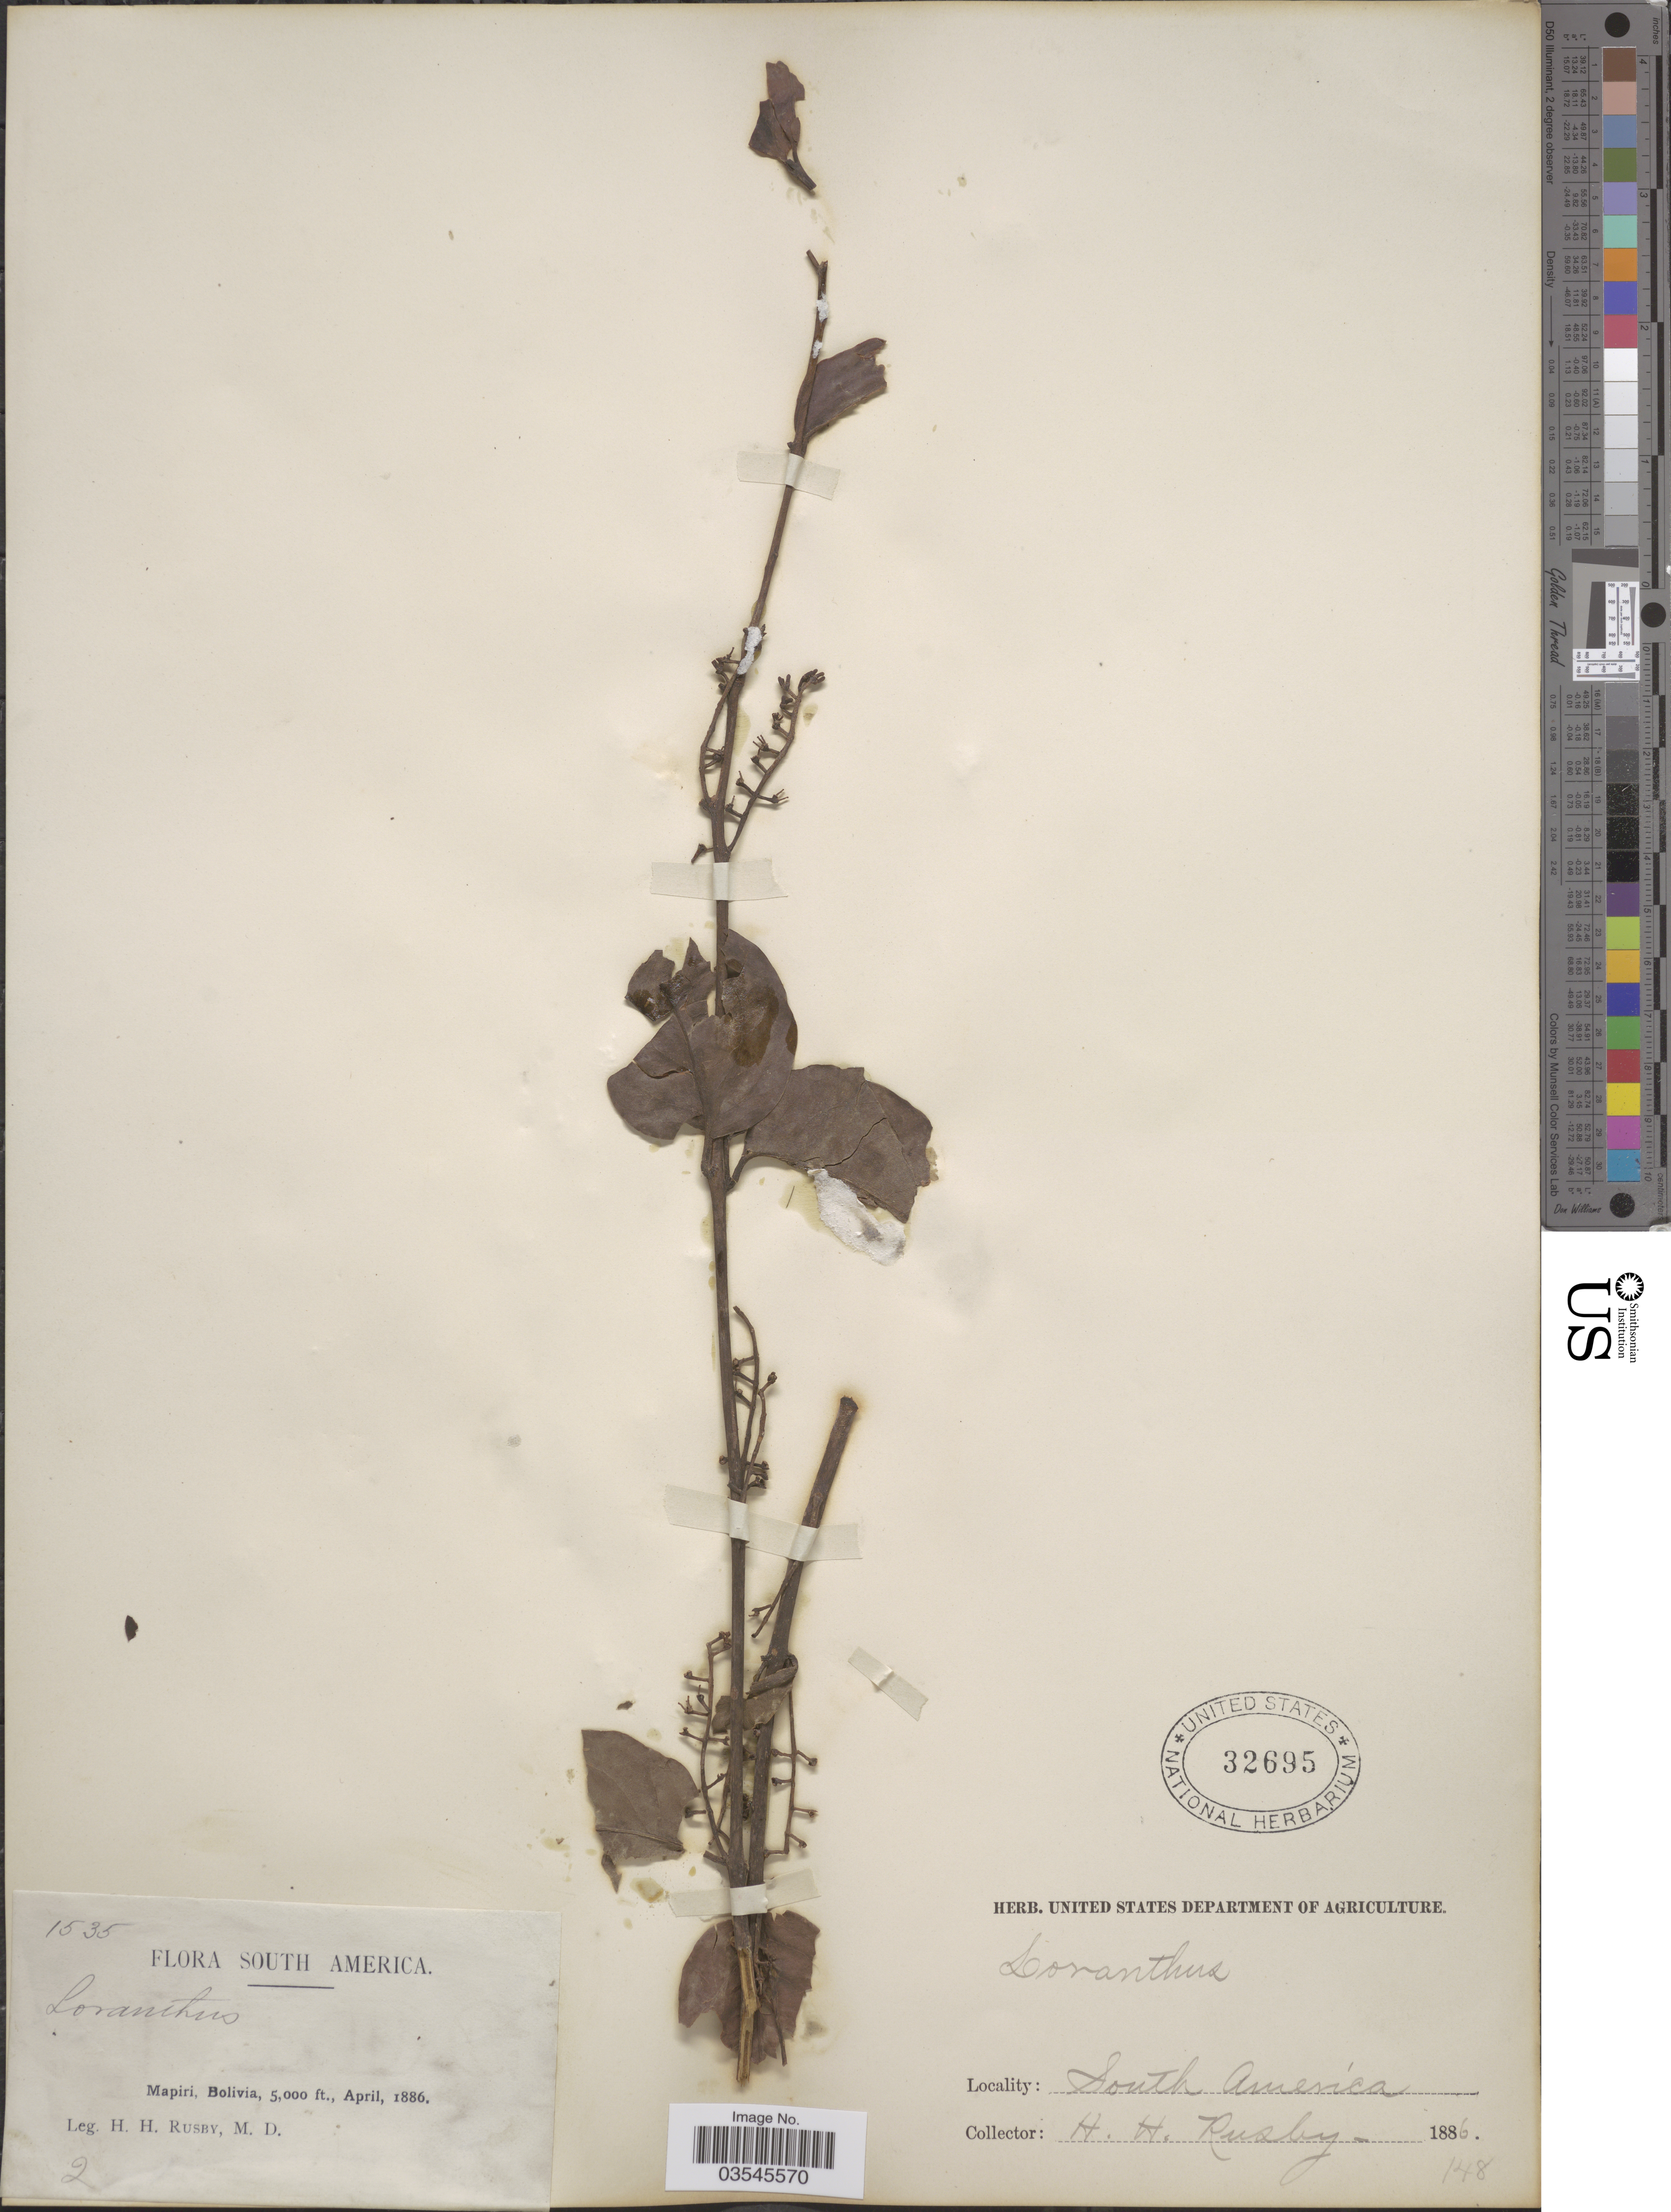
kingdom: Plantae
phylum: Tracheophyta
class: Magnoliopsida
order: Santalales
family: Loranthaceae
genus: Struthanthus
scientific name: Struthanthus sp.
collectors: H. H. Rusby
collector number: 1535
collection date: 1886-04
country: Bolivia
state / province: La Páz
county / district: Larecaja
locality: Mapiri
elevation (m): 1524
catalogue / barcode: US 32695